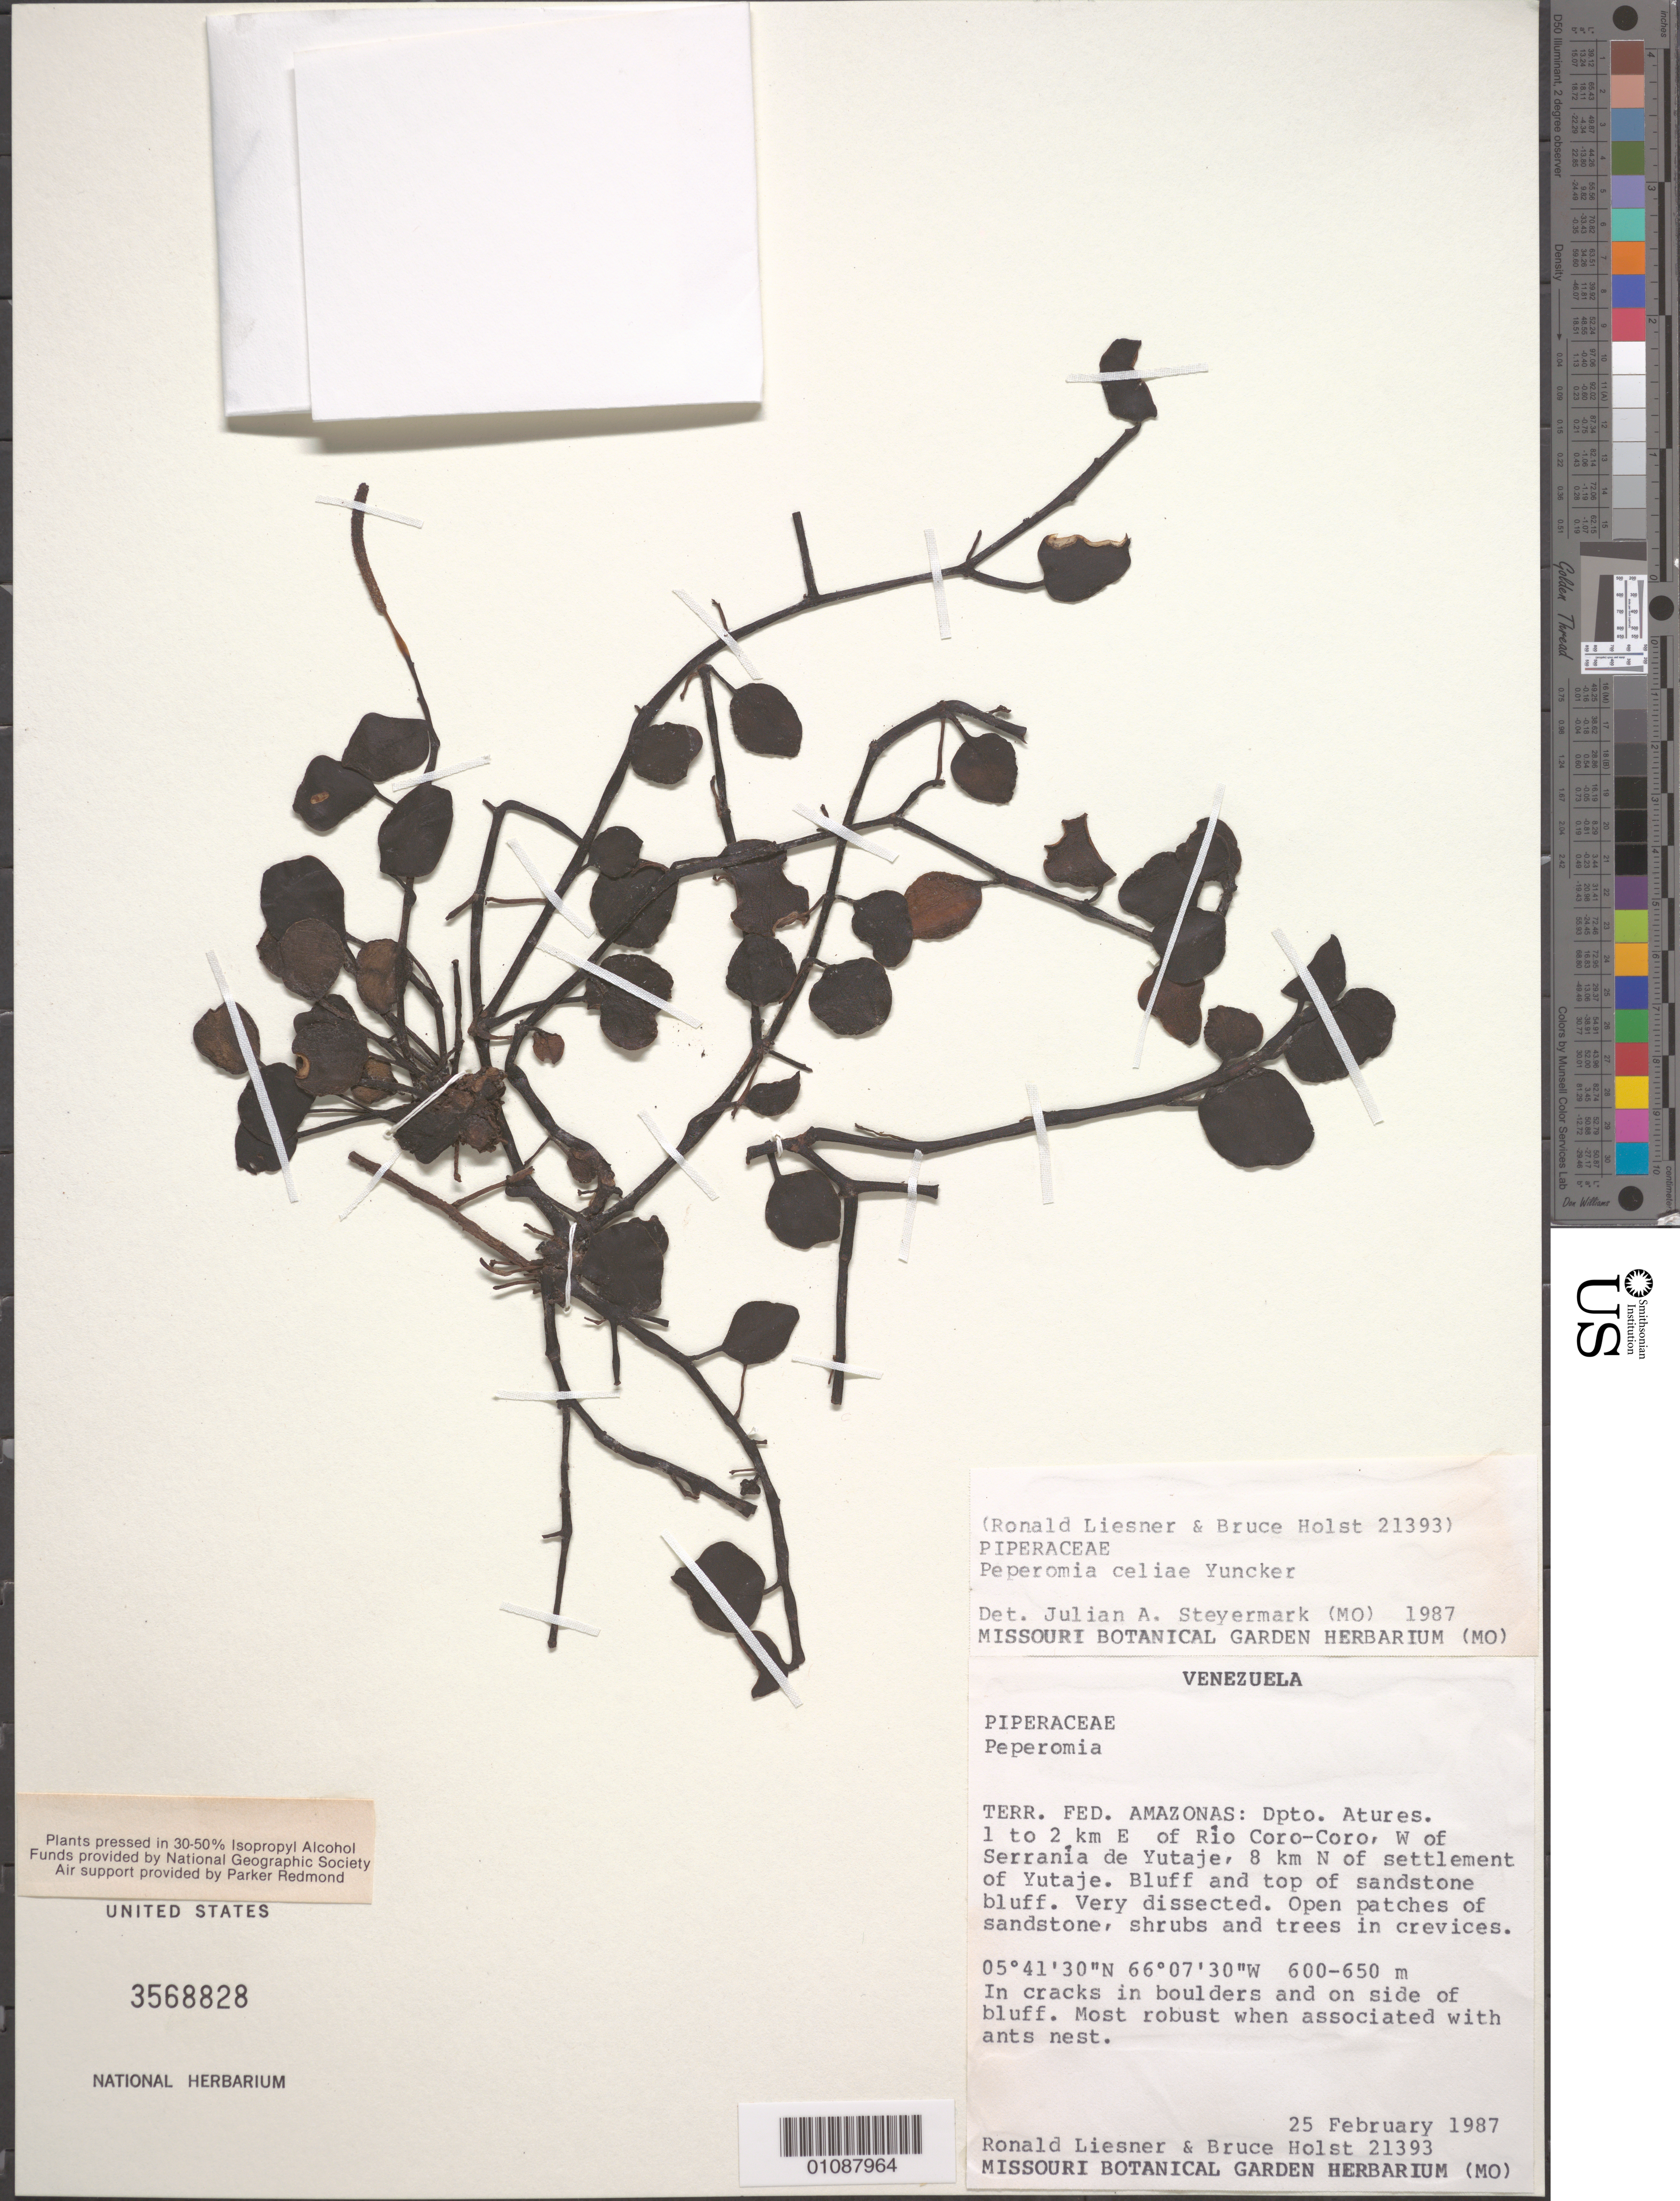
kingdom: Plantae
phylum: Tracheophyta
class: Magnoliopsida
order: Piperales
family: Piperaceae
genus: Peperomia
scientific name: Peperomia celiae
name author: Yunck.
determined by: Steyermark, Julian A., (VEN)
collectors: R. L. Liesner & B. Holst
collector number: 21393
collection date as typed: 25-Feb-87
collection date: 1987-02-25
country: Venezuela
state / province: Amazonas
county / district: Atures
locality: Río Coro-Coro, 1-2 km al E, W of Serrania de Yutajé, 8 km N of settlement of Yutajé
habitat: Bluff and top of sandstone bluff. Open patches of sandstone, shrubs and trees in crevices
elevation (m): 600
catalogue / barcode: US 3568828